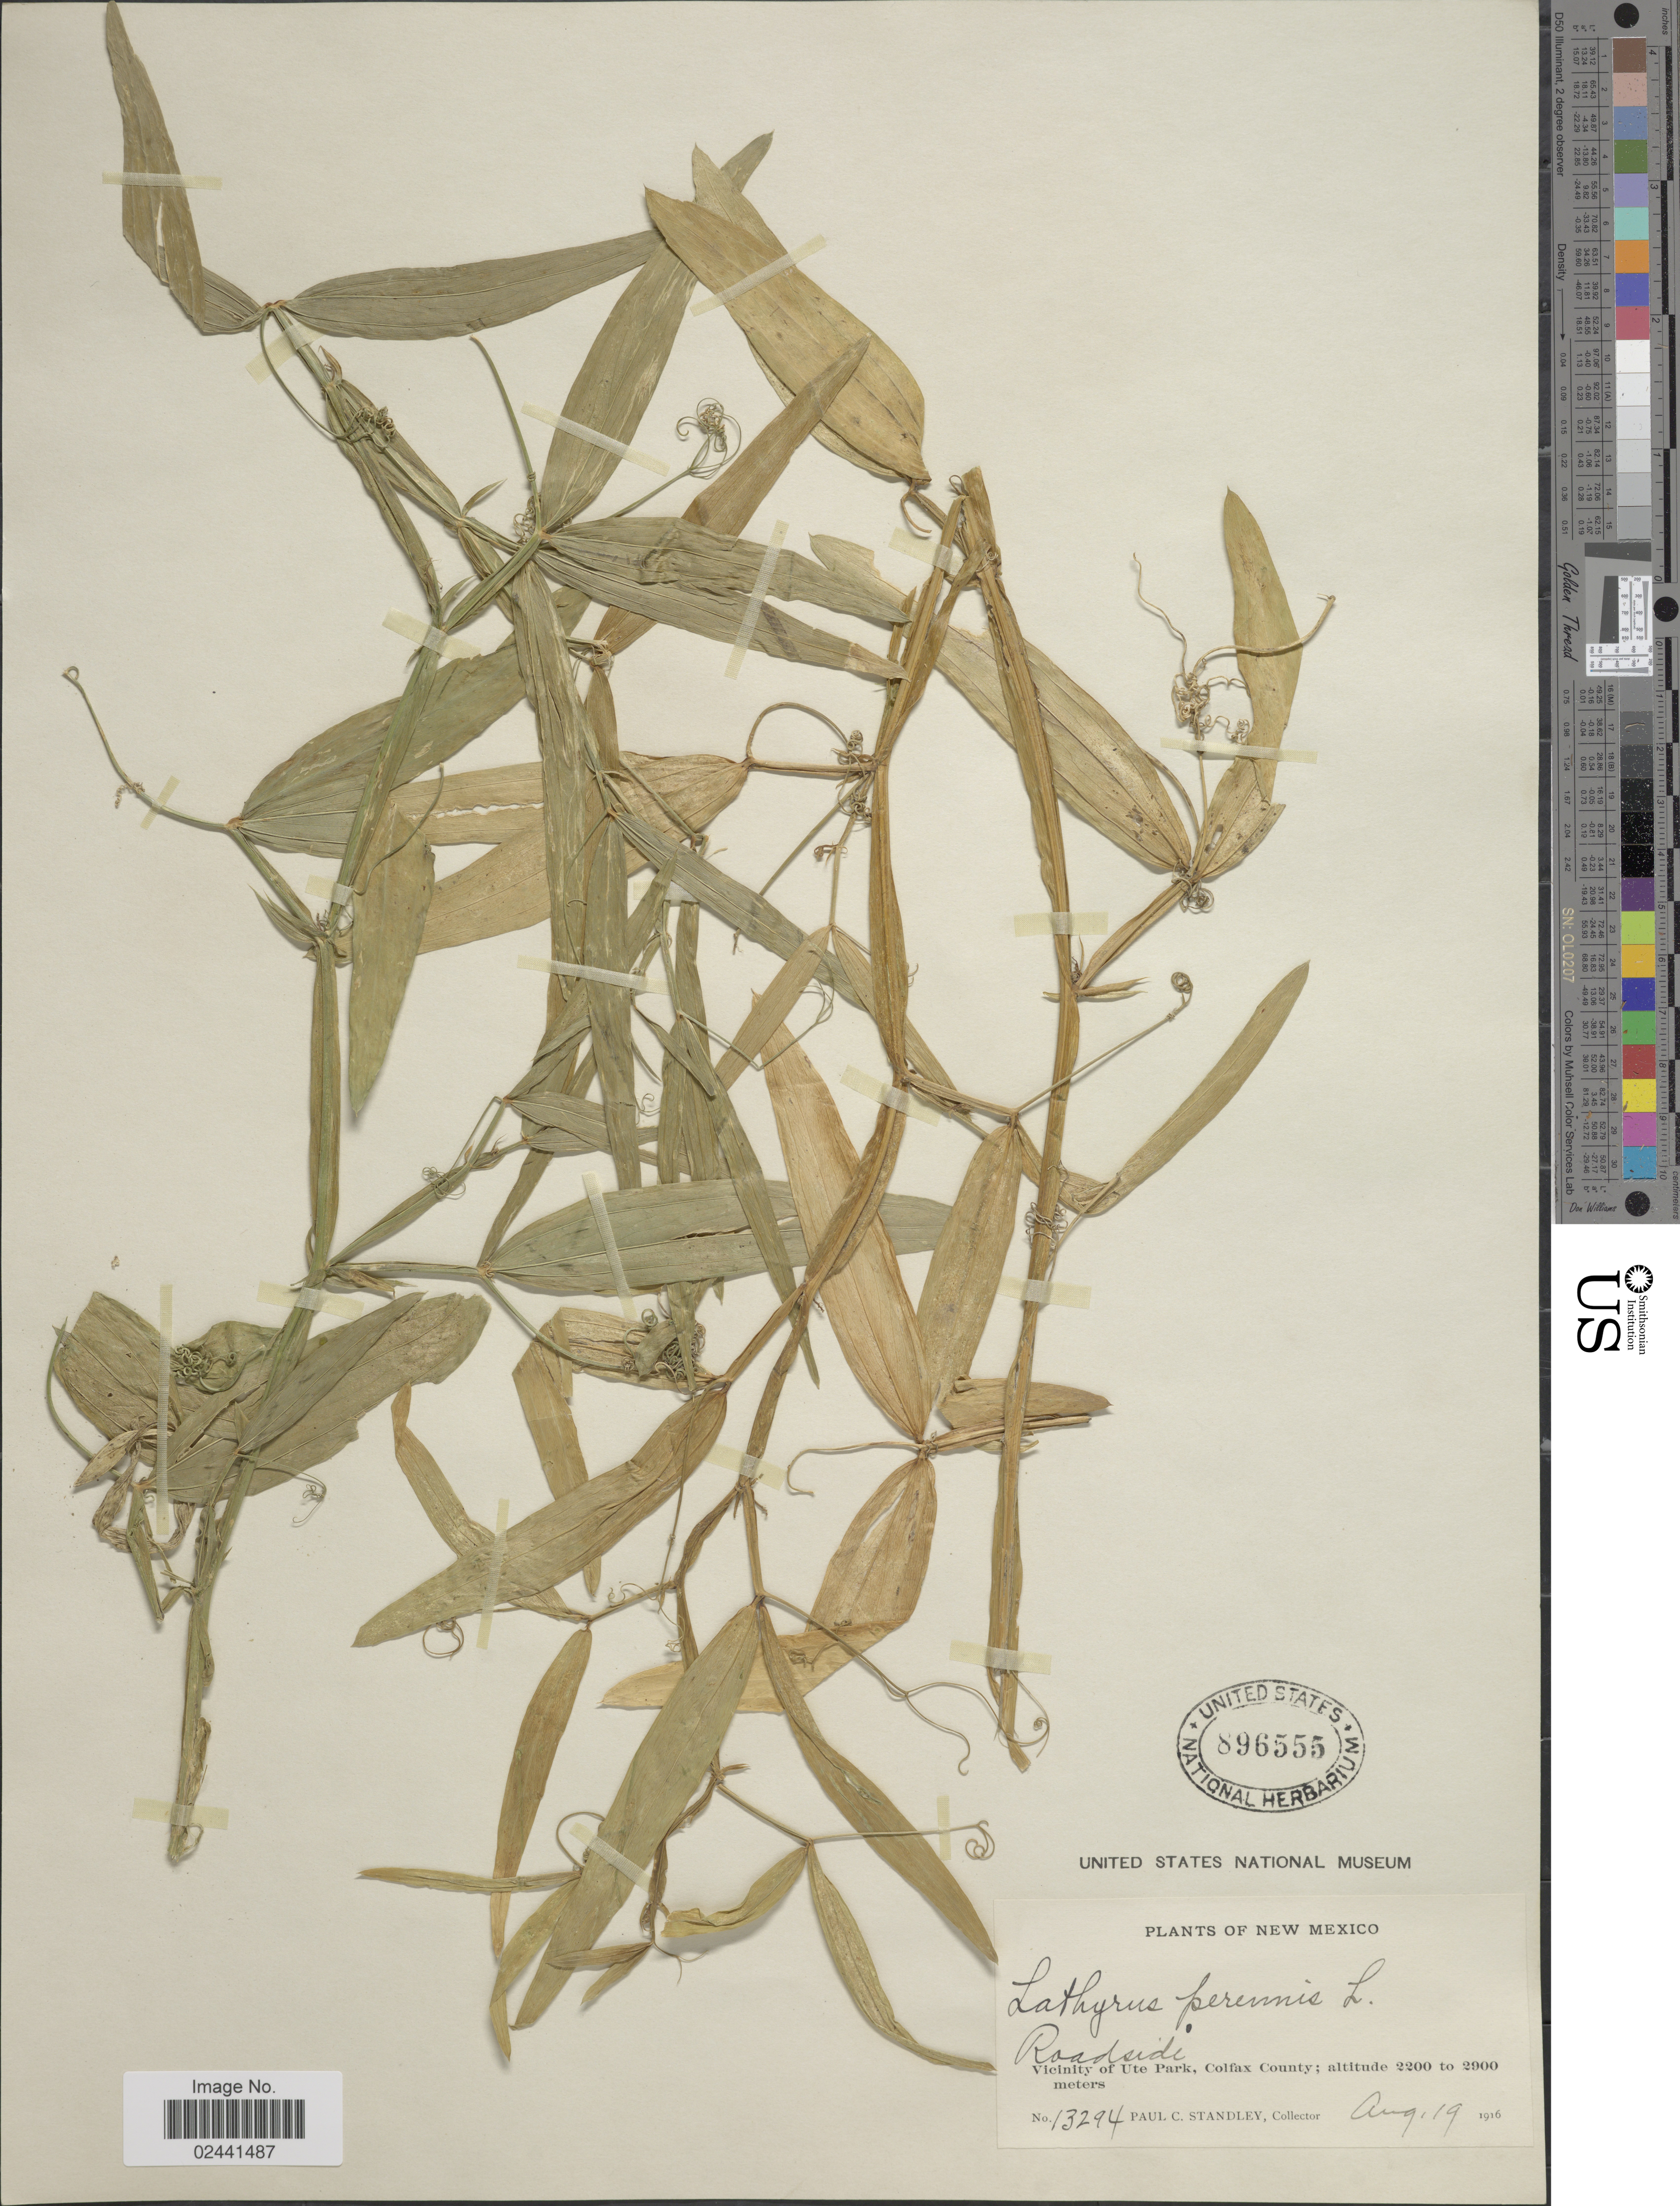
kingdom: Plantae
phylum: Tracheophyta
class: Magnoliopsida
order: Fabales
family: Fabaceae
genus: Lathyrus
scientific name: Lathyrus perennis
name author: L.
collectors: P. C. Standley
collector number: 13294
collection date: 1916-08-19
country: United States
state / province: New Mexico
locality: Roadside, Vicinity of Ute Park, Colfax County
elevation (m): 2200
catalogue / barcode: US 896555